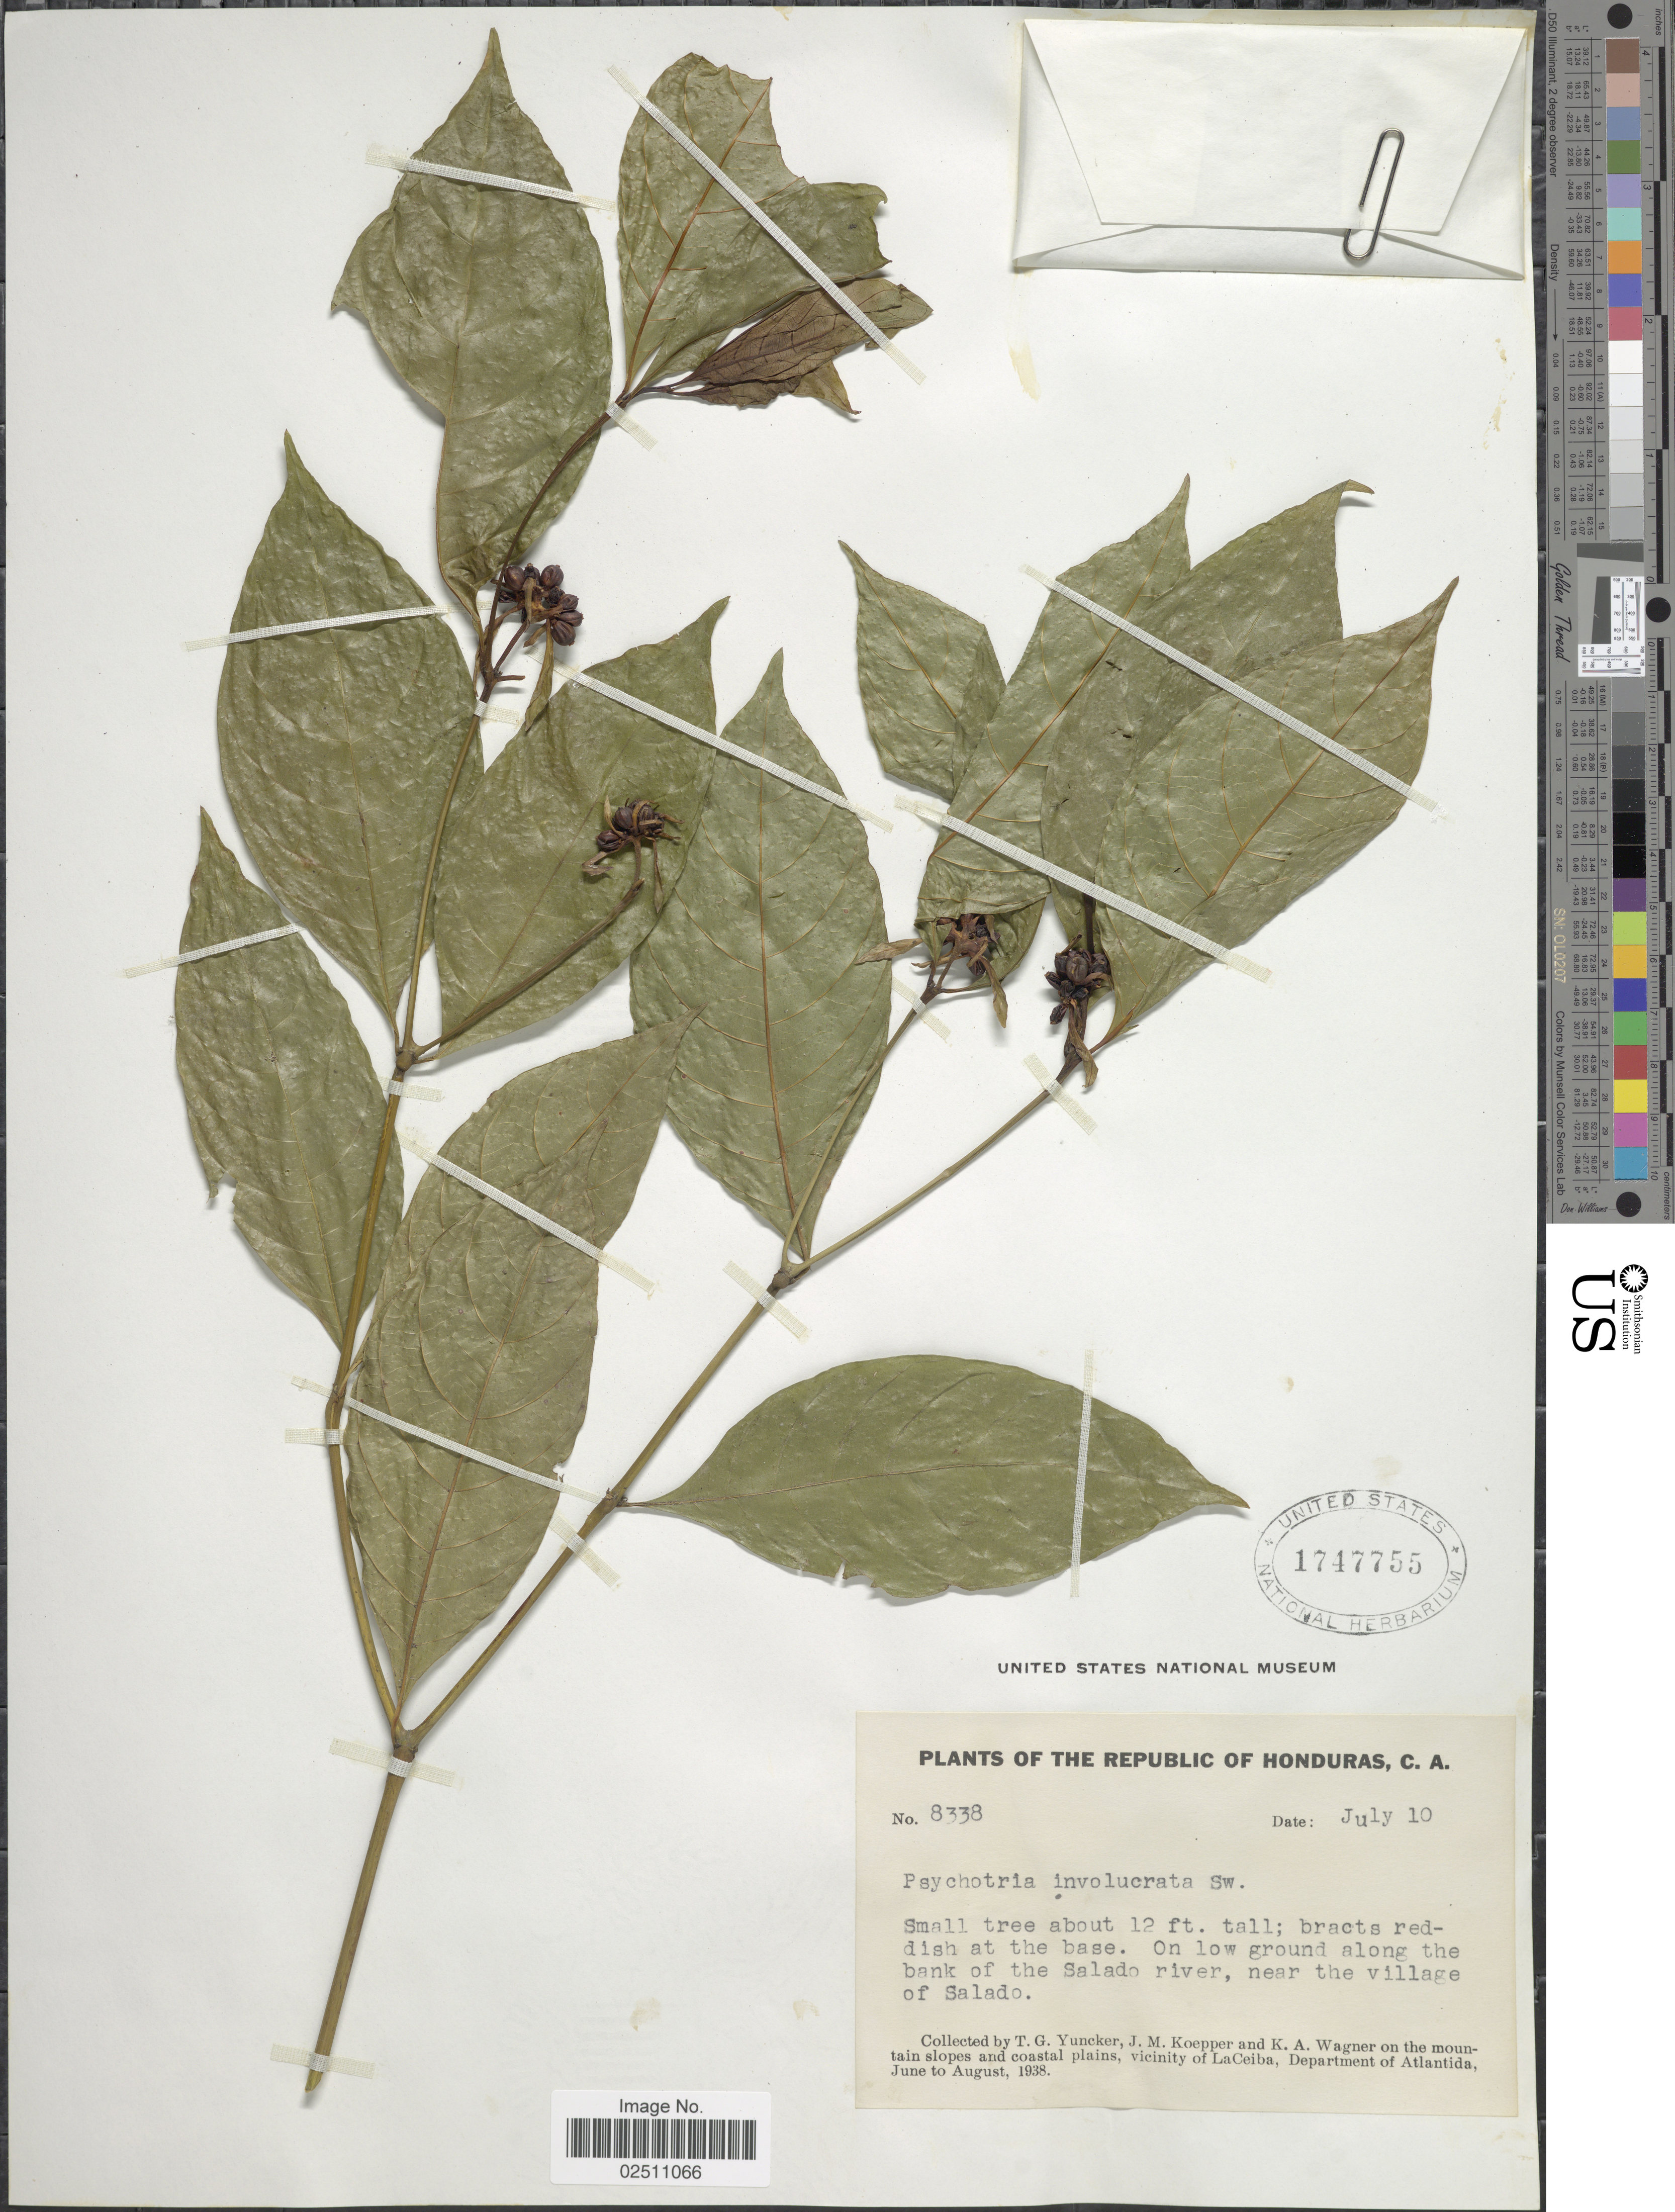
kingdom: Plantae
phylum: Tracheophyta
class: Magnoliopsida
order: Gentianales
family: Rubiaceae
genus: Psychotria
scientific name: Psychotria involucrata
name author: Sw.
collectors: T. G. Yuncker, J. M. Koepper & K. A. Wagner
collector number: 8338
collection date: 1938-07-10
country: Honduras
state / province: Atlántida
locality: On low ground along the bank of the Salado river, near the village of Salado, on the mountain slopes and coastal, vicinity of La Ceiba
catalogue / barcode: US 1747755